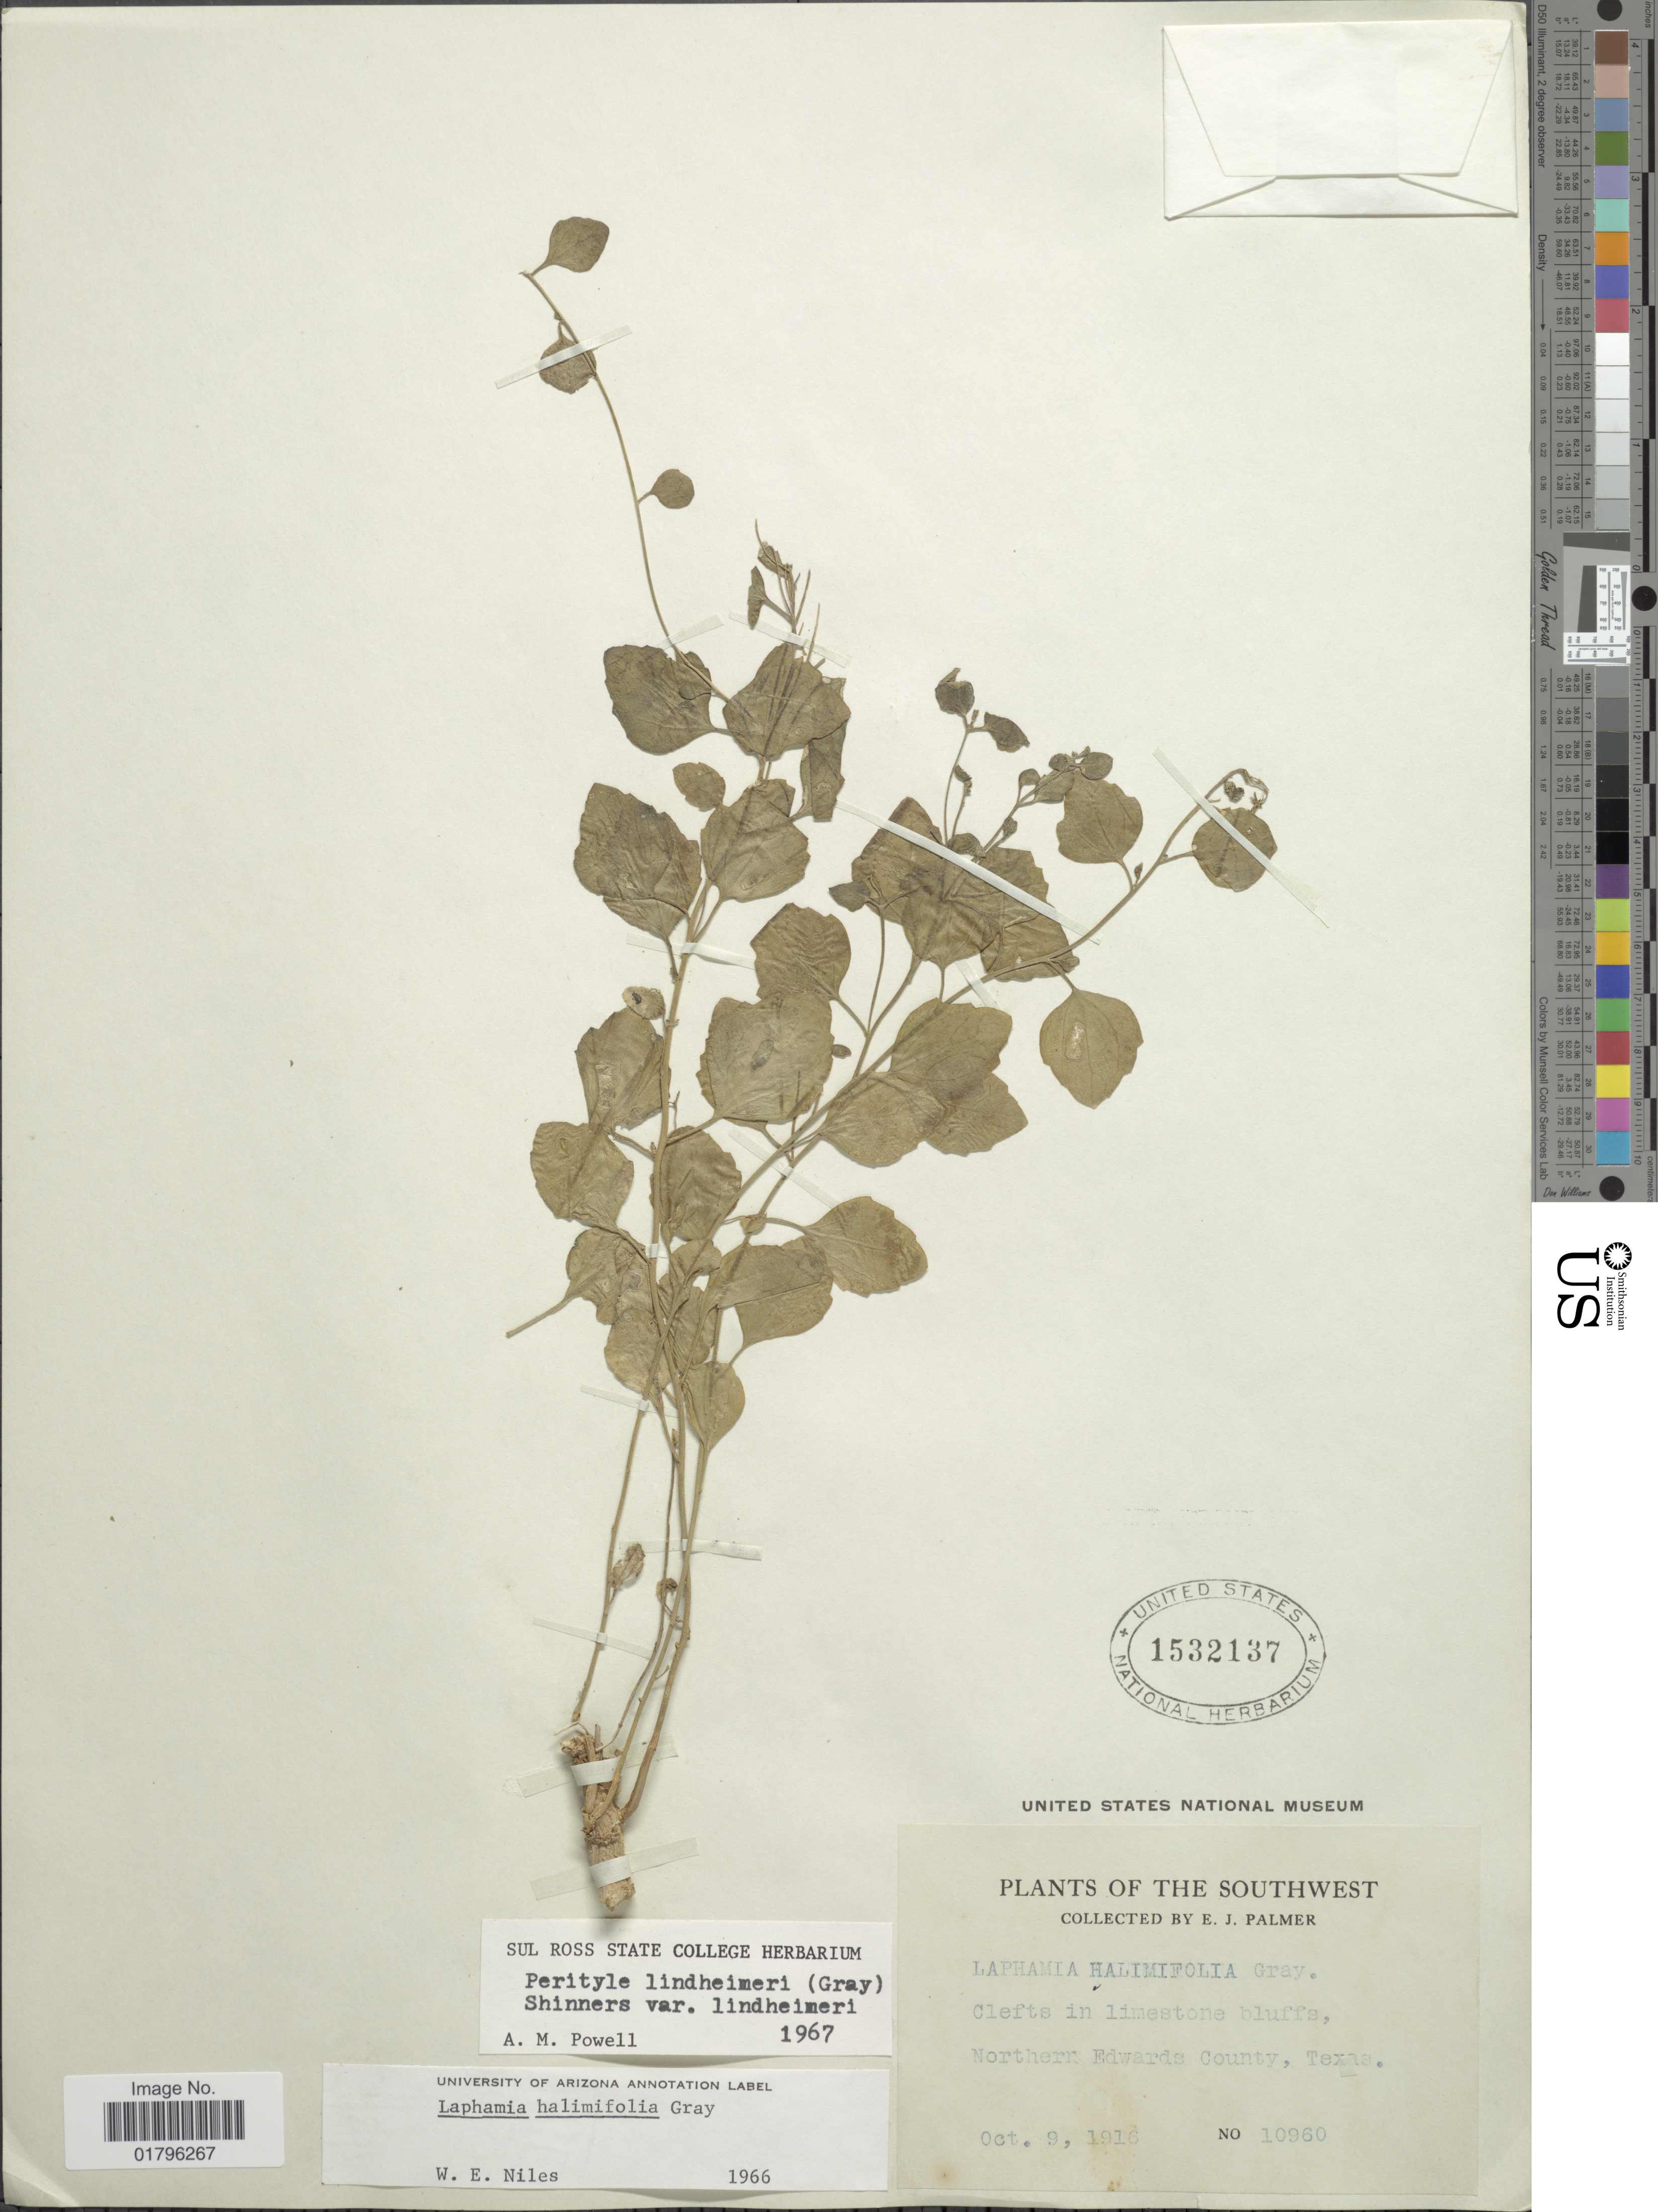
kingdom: Plantae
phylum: Tracheophyta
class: Magnoliopsida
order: Asterales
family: Asteraceae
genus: Perityle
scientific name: Perityle lindheimeri var. lindheimeri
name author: (A. Gray) Shinners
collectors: E. J. Palmer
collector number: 10960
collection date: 1916-10-09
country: United States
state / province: New Mexico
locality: The Southwest, Northern Edwards County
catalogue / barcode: US 1532137